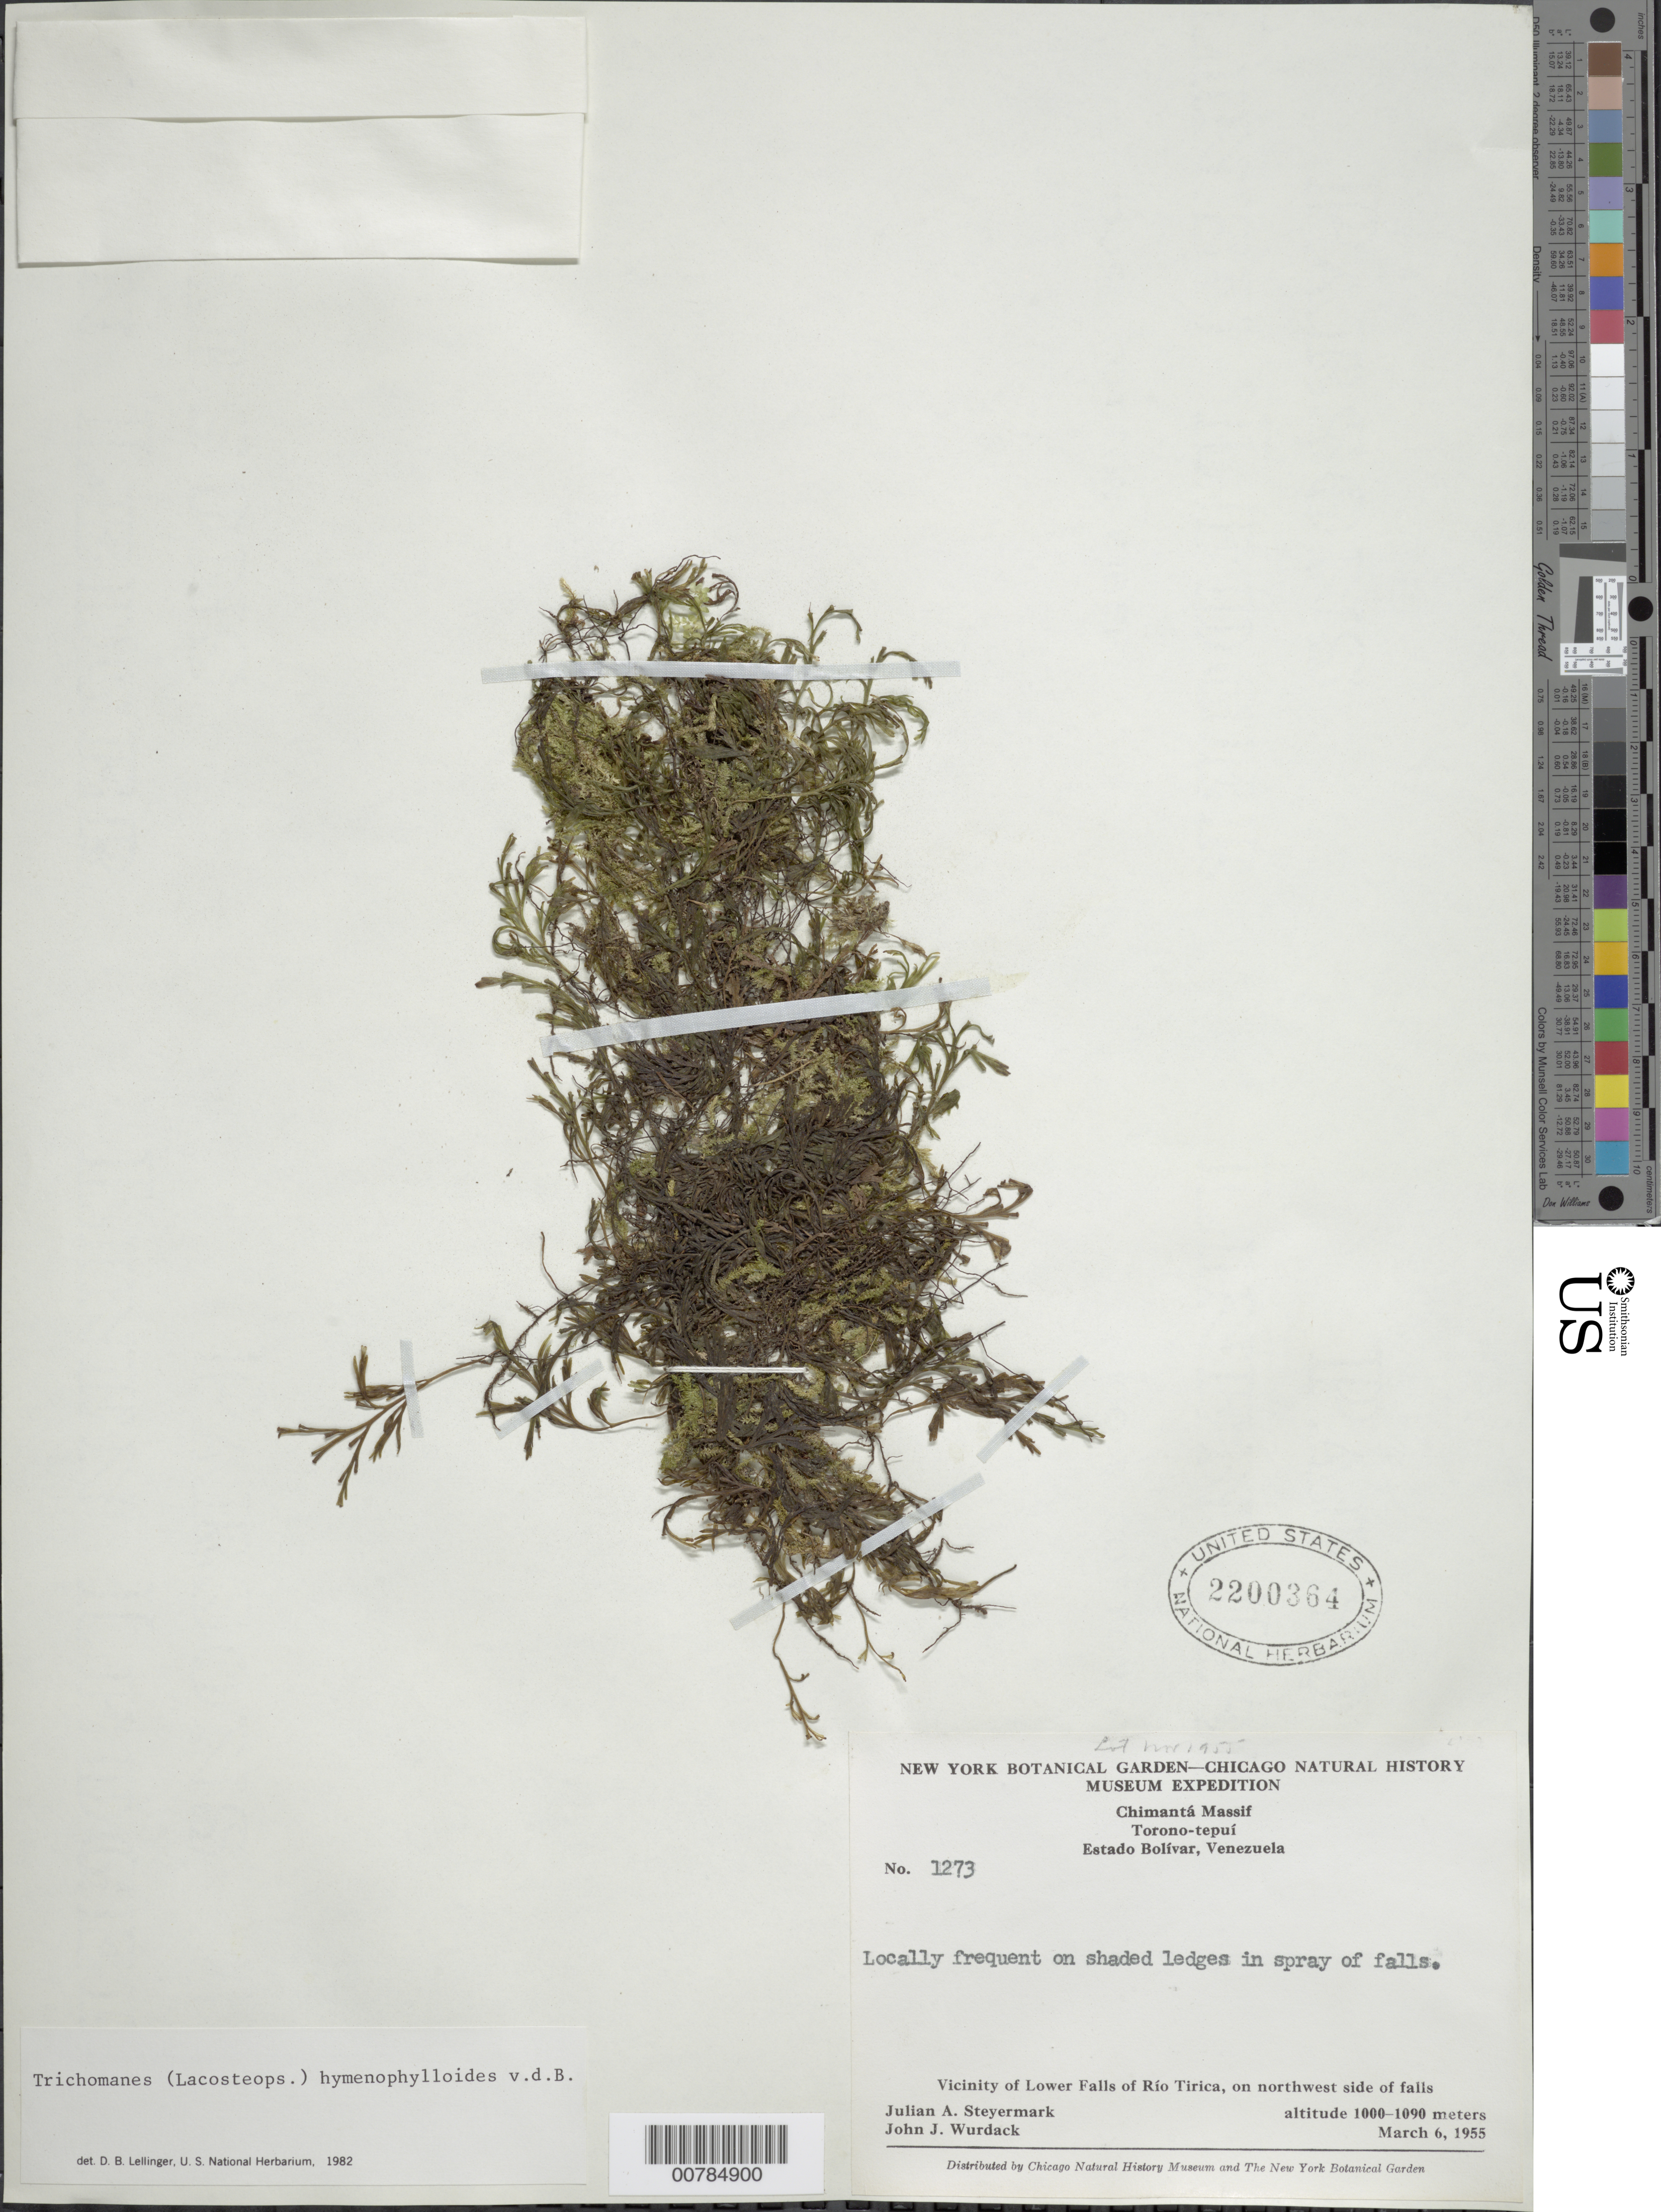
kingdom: Plantae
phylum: Tracheophyta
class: Polypodiopsida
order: Hymenophyllales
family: Hymenophyllaceae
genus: Polyphlebium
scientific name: Polyphlebium hymenophylloides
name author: (Bosch) Ebihara & Dubuisson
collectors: J. Steyermark & J. J. Wurdack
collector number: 55 1273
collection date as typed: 6-Mar-55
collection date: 1955-03-06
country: Venezuela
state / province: Bolívar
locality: Chimantá Massif, Torono-tepuí, vicinity of Lower Falls of Río Tirica, on NW side of falls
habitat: Shaded ledges in spray of falls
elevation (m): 1000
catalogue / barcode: US 2200364